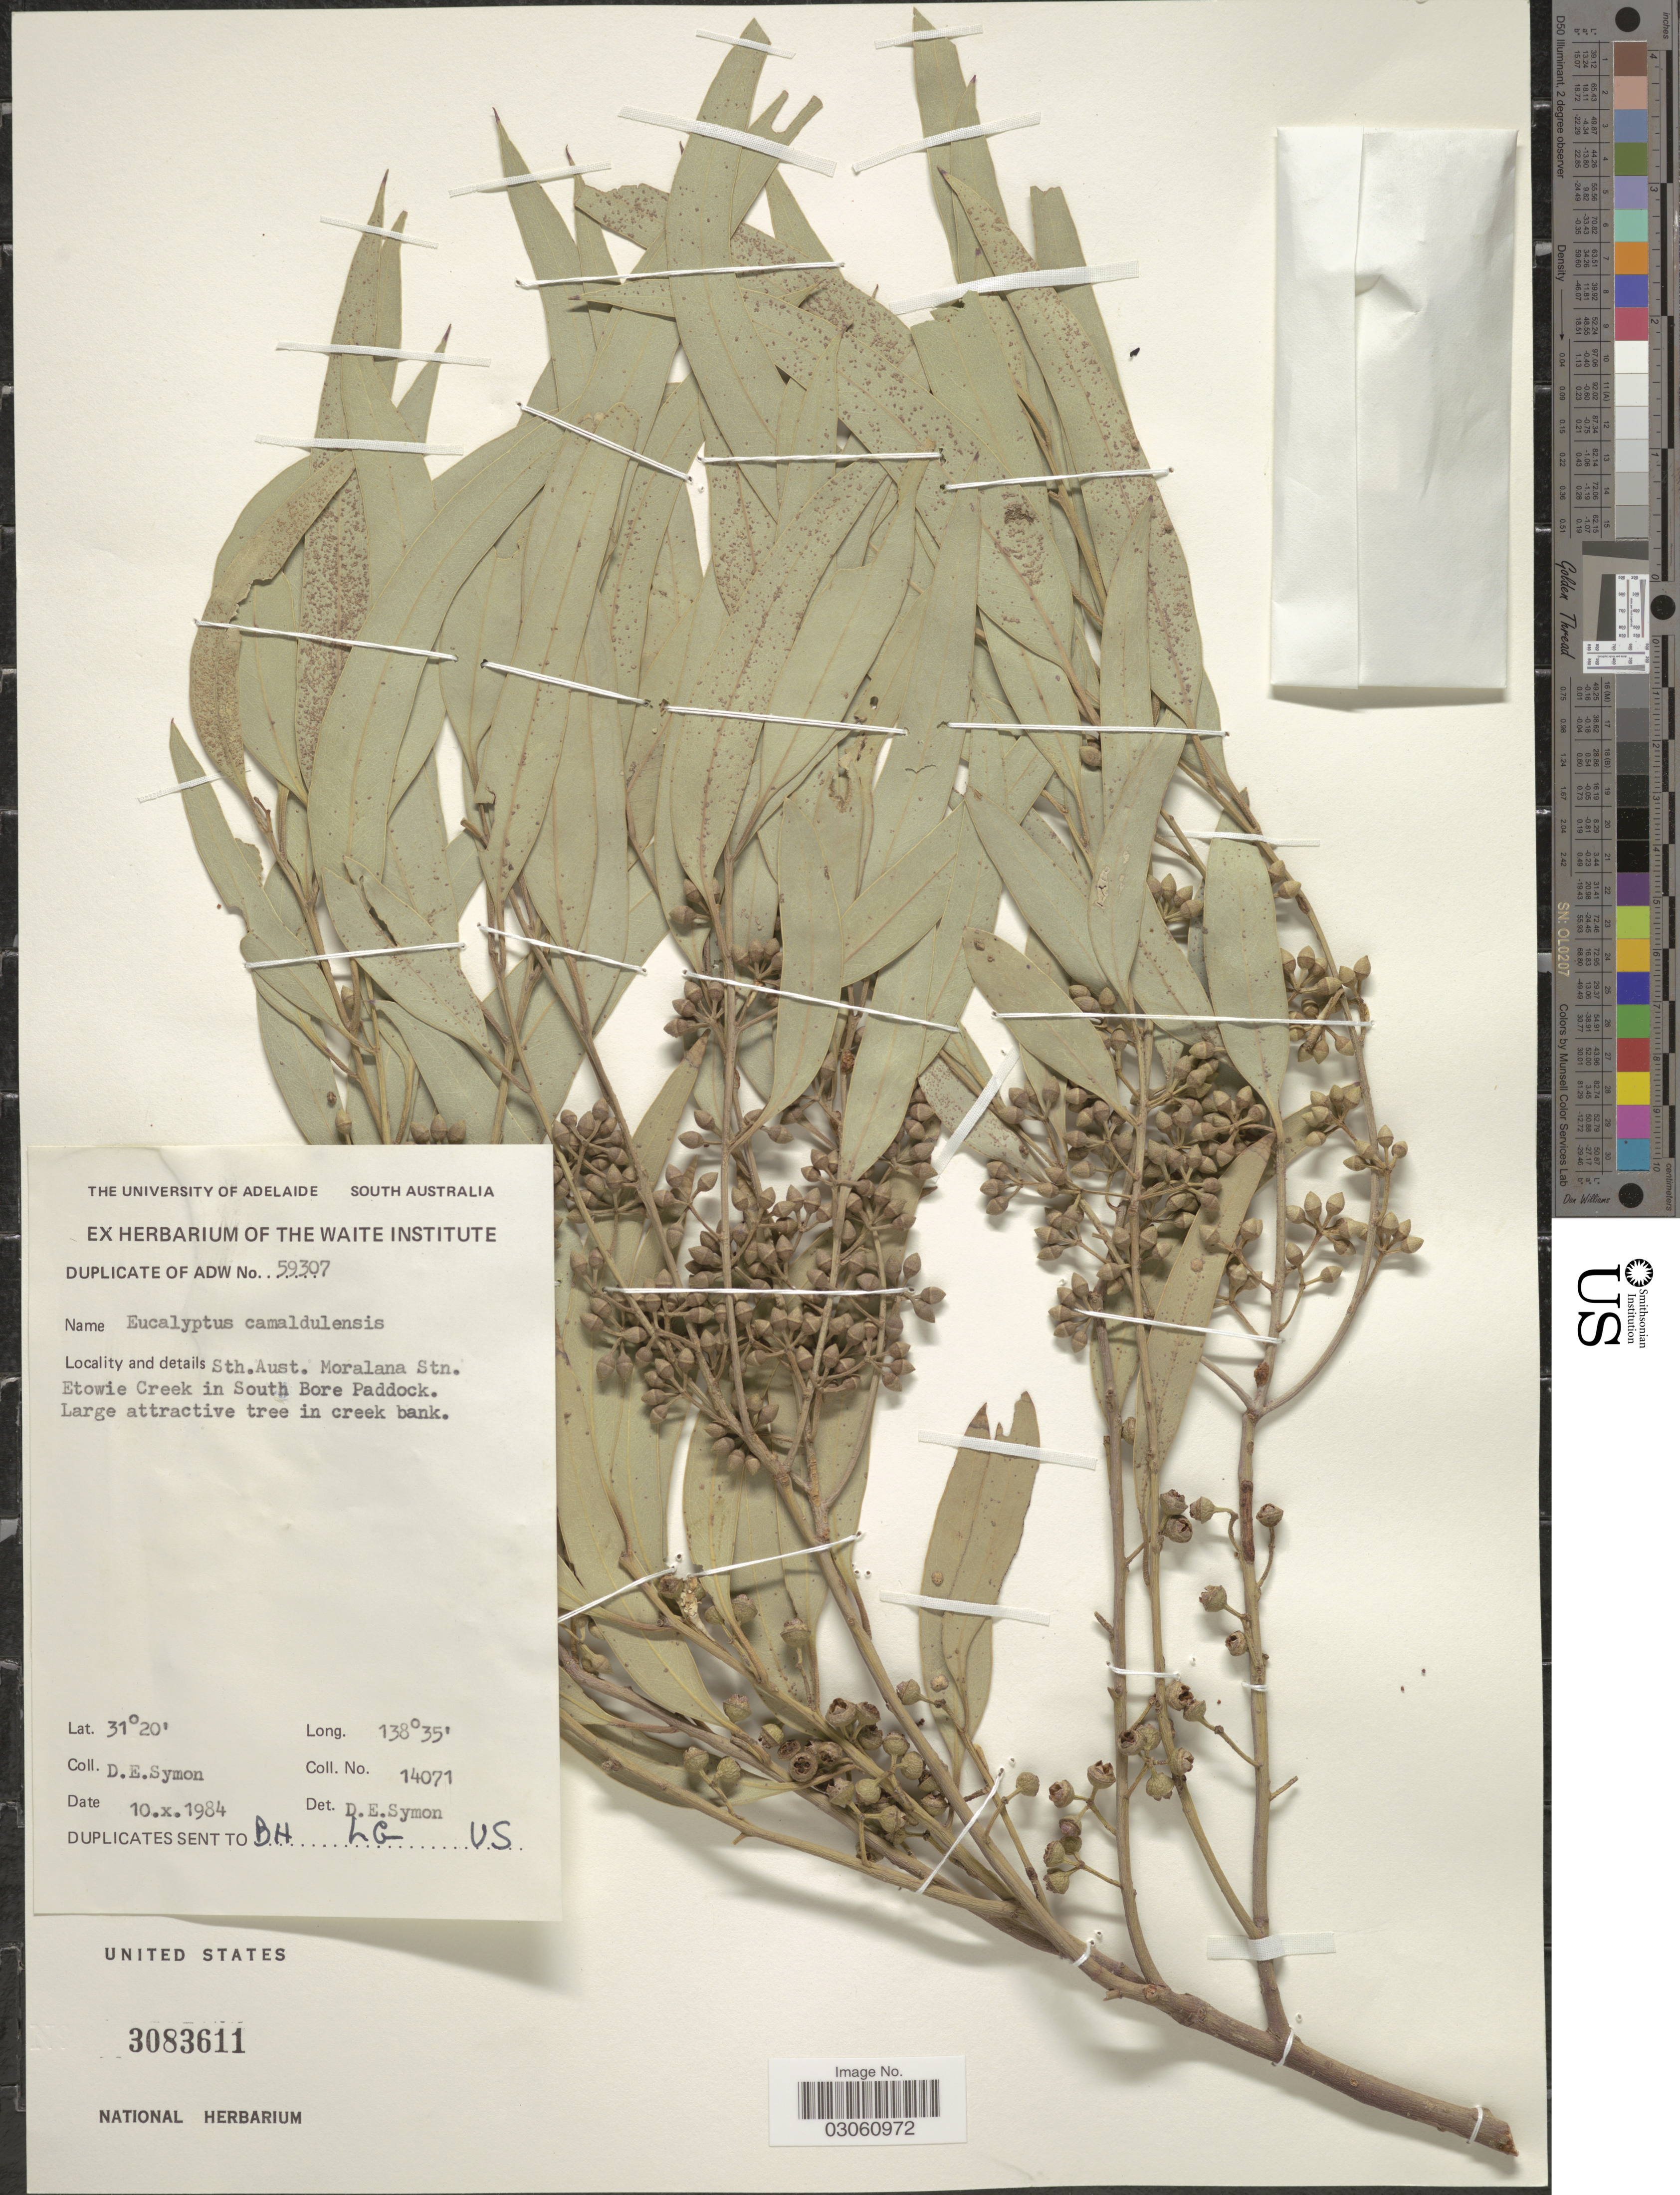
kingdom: Plantae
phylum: Tracheophyta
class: Magnoliopsida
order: Myrtales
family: Myrtaceae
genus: Eucalyptus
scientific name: Eucalyptus camaldulensis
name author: Dehnh.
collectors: D. Symon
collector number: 14071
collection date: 1984-10-10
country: Australia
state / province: South Australia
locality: Sth. Aust., Moralana Stn., Etowie Creek in South Bore Paddock.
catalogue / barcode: US 3083611